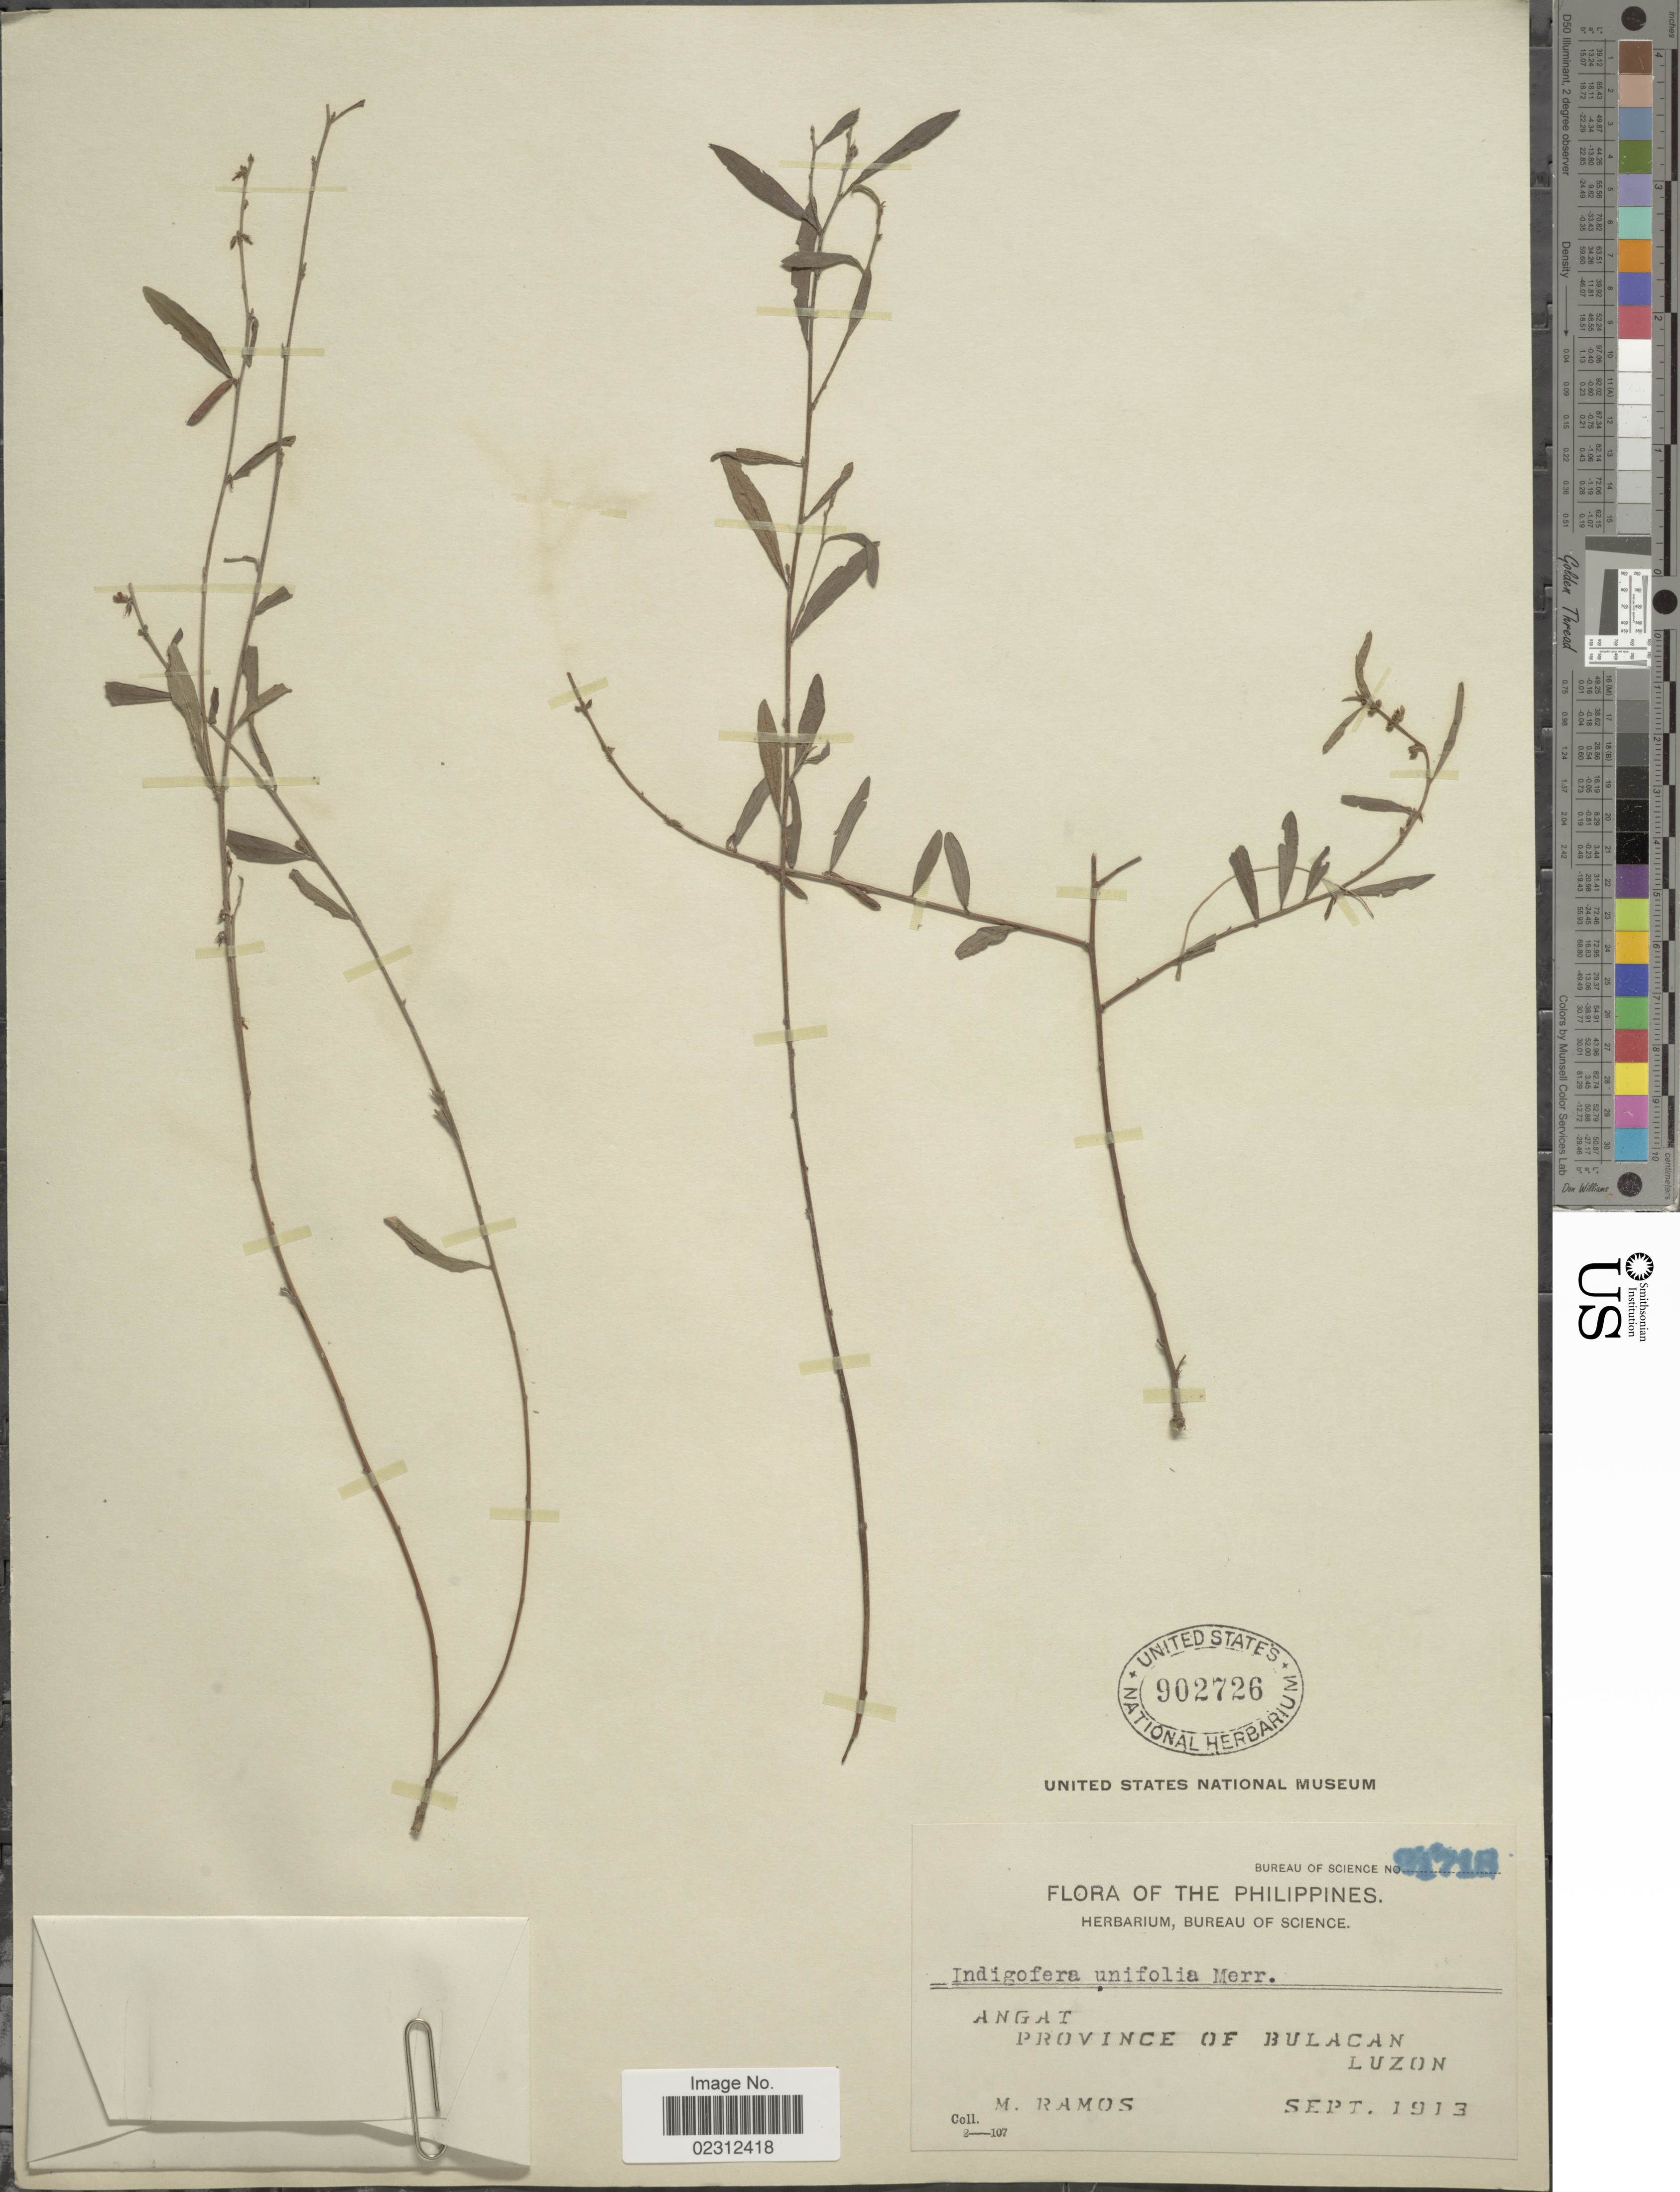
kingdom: Plantae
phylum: Tracheophyta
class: Magnoliopsida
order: Fabales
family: Fabaceae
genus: Indigofera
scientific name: Indigofera trifoliata subsp. unifoliolata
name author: (Merr.) De Kort & G. Thijsse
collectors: M. Ramos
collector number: Bureau of Science 91718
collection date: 1913-09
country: Philippines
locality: Angat, Province of Bulacan, Luzon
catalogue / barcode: US 902726